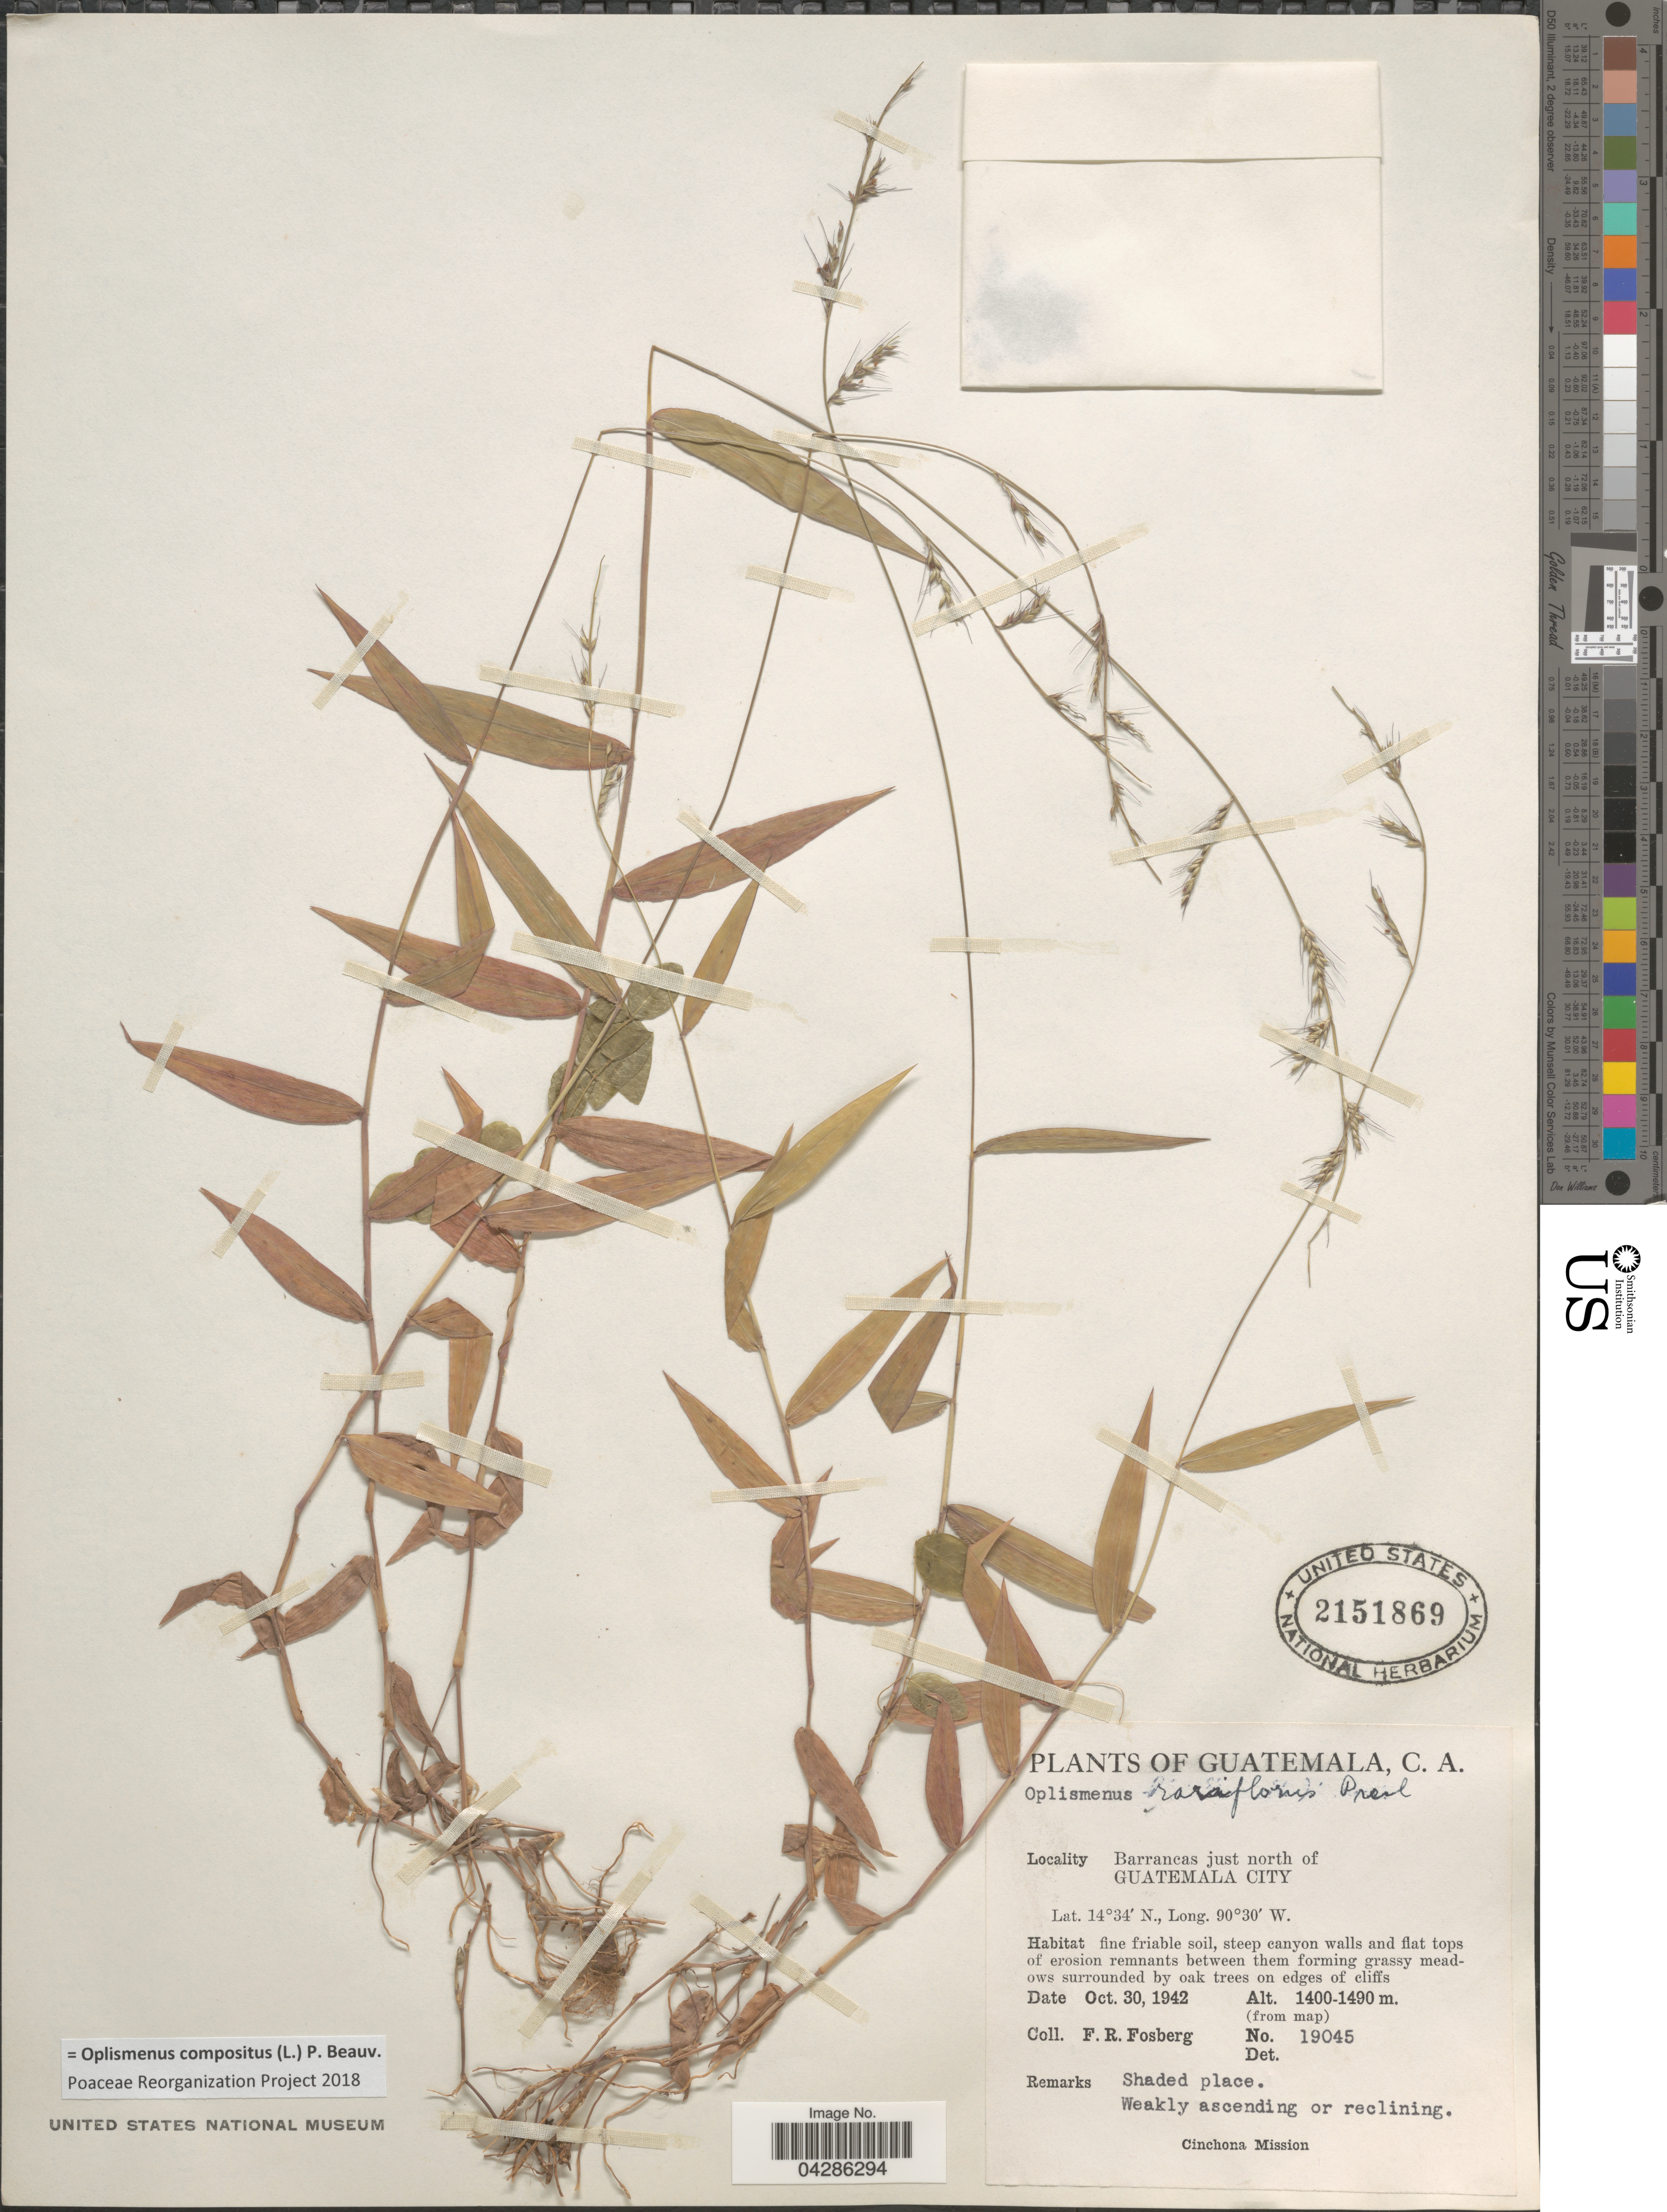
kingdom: Plantae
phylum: Tracheophyta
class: Liliopsida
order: Poales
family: Poaceae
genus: Oplismenus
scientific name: Oplismenus compositus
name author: (L.) P. Beauv.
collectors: F. R. Fosberg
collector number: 19045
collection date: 1942-10-30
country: Guatemala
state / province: Guatemala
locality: Guatemala, C.A. Barrancas just north of Guatemala City. Fine friable soil, steep canyon walls and flat tops of erosion remnants between them forming grassy meadows surrounded by oak trees on edges of cliffs. Cinchona Mission.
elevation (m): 1400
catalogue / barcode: US 2151869